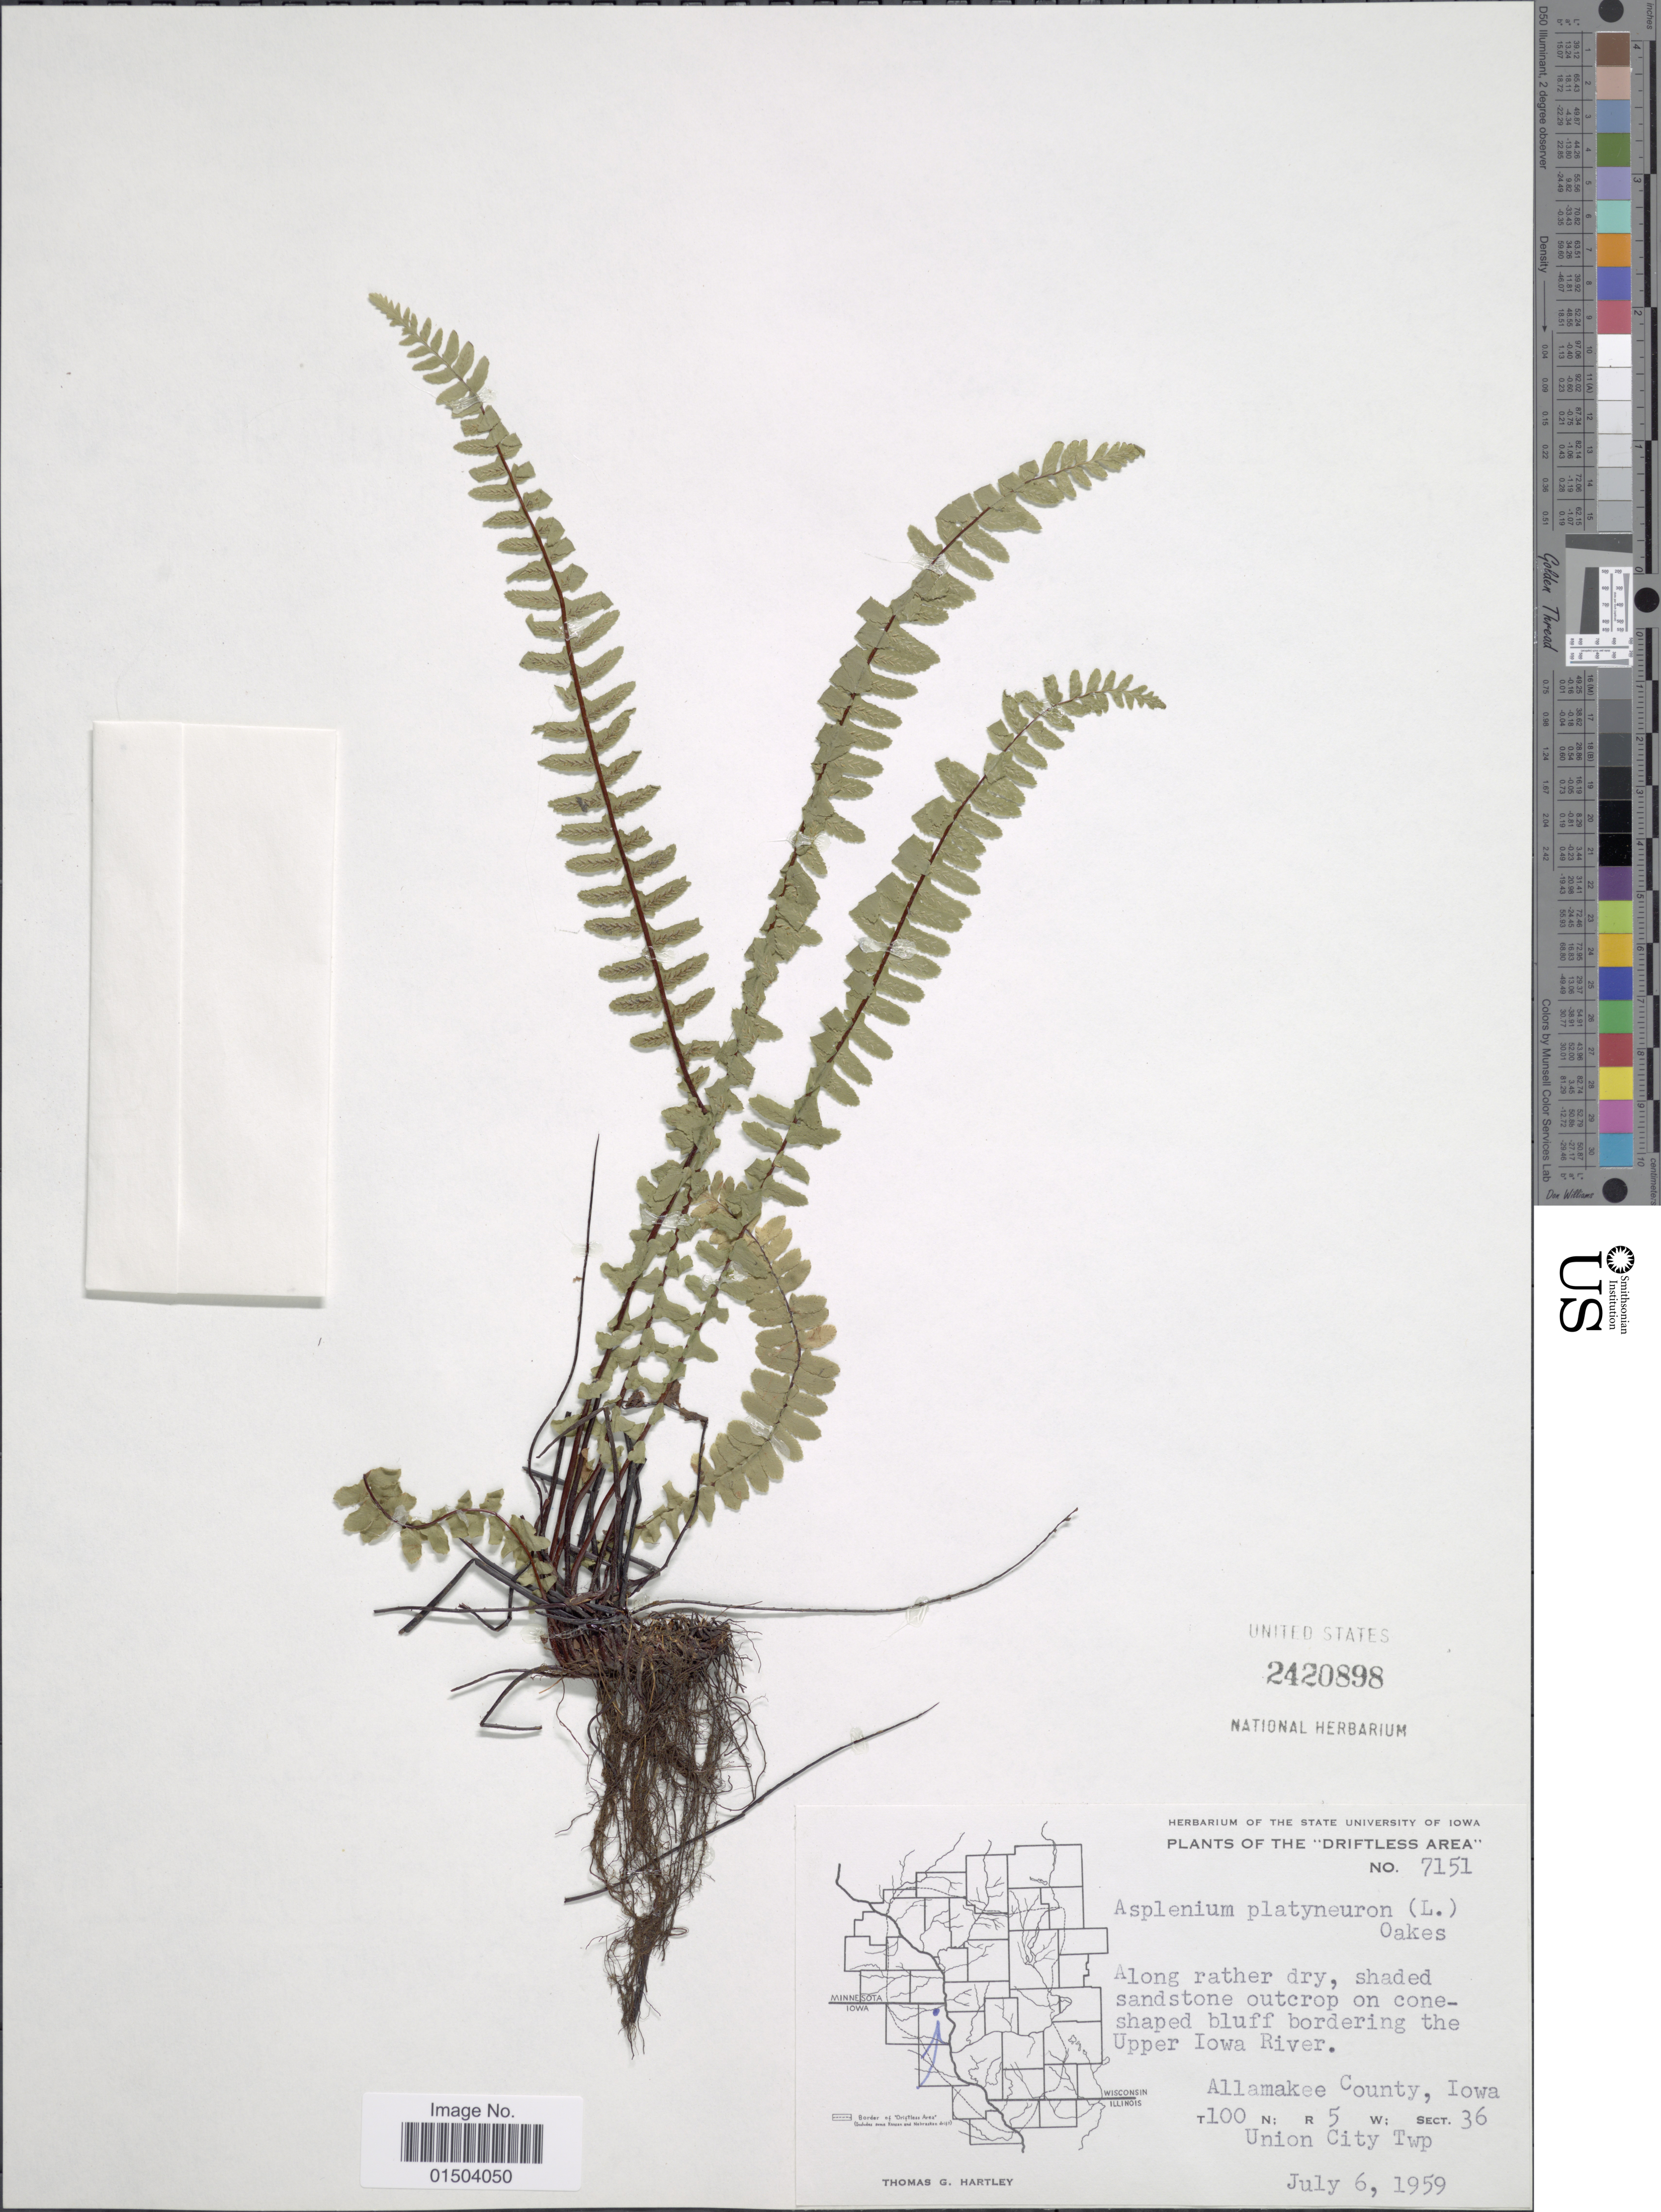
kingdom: Plantae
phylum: Tracheophyta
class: Polypodiopsida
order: Polypodiales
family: Aspleniaceae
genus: Asplenium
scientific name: Asplenium platyneuron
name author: (L.) Britton, Stearns & Poggenb.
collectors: T. G. Hartley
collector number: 7151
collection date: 1959-07-06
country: United States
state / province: Iowa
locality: Driftless Area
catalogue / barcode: US 2420898